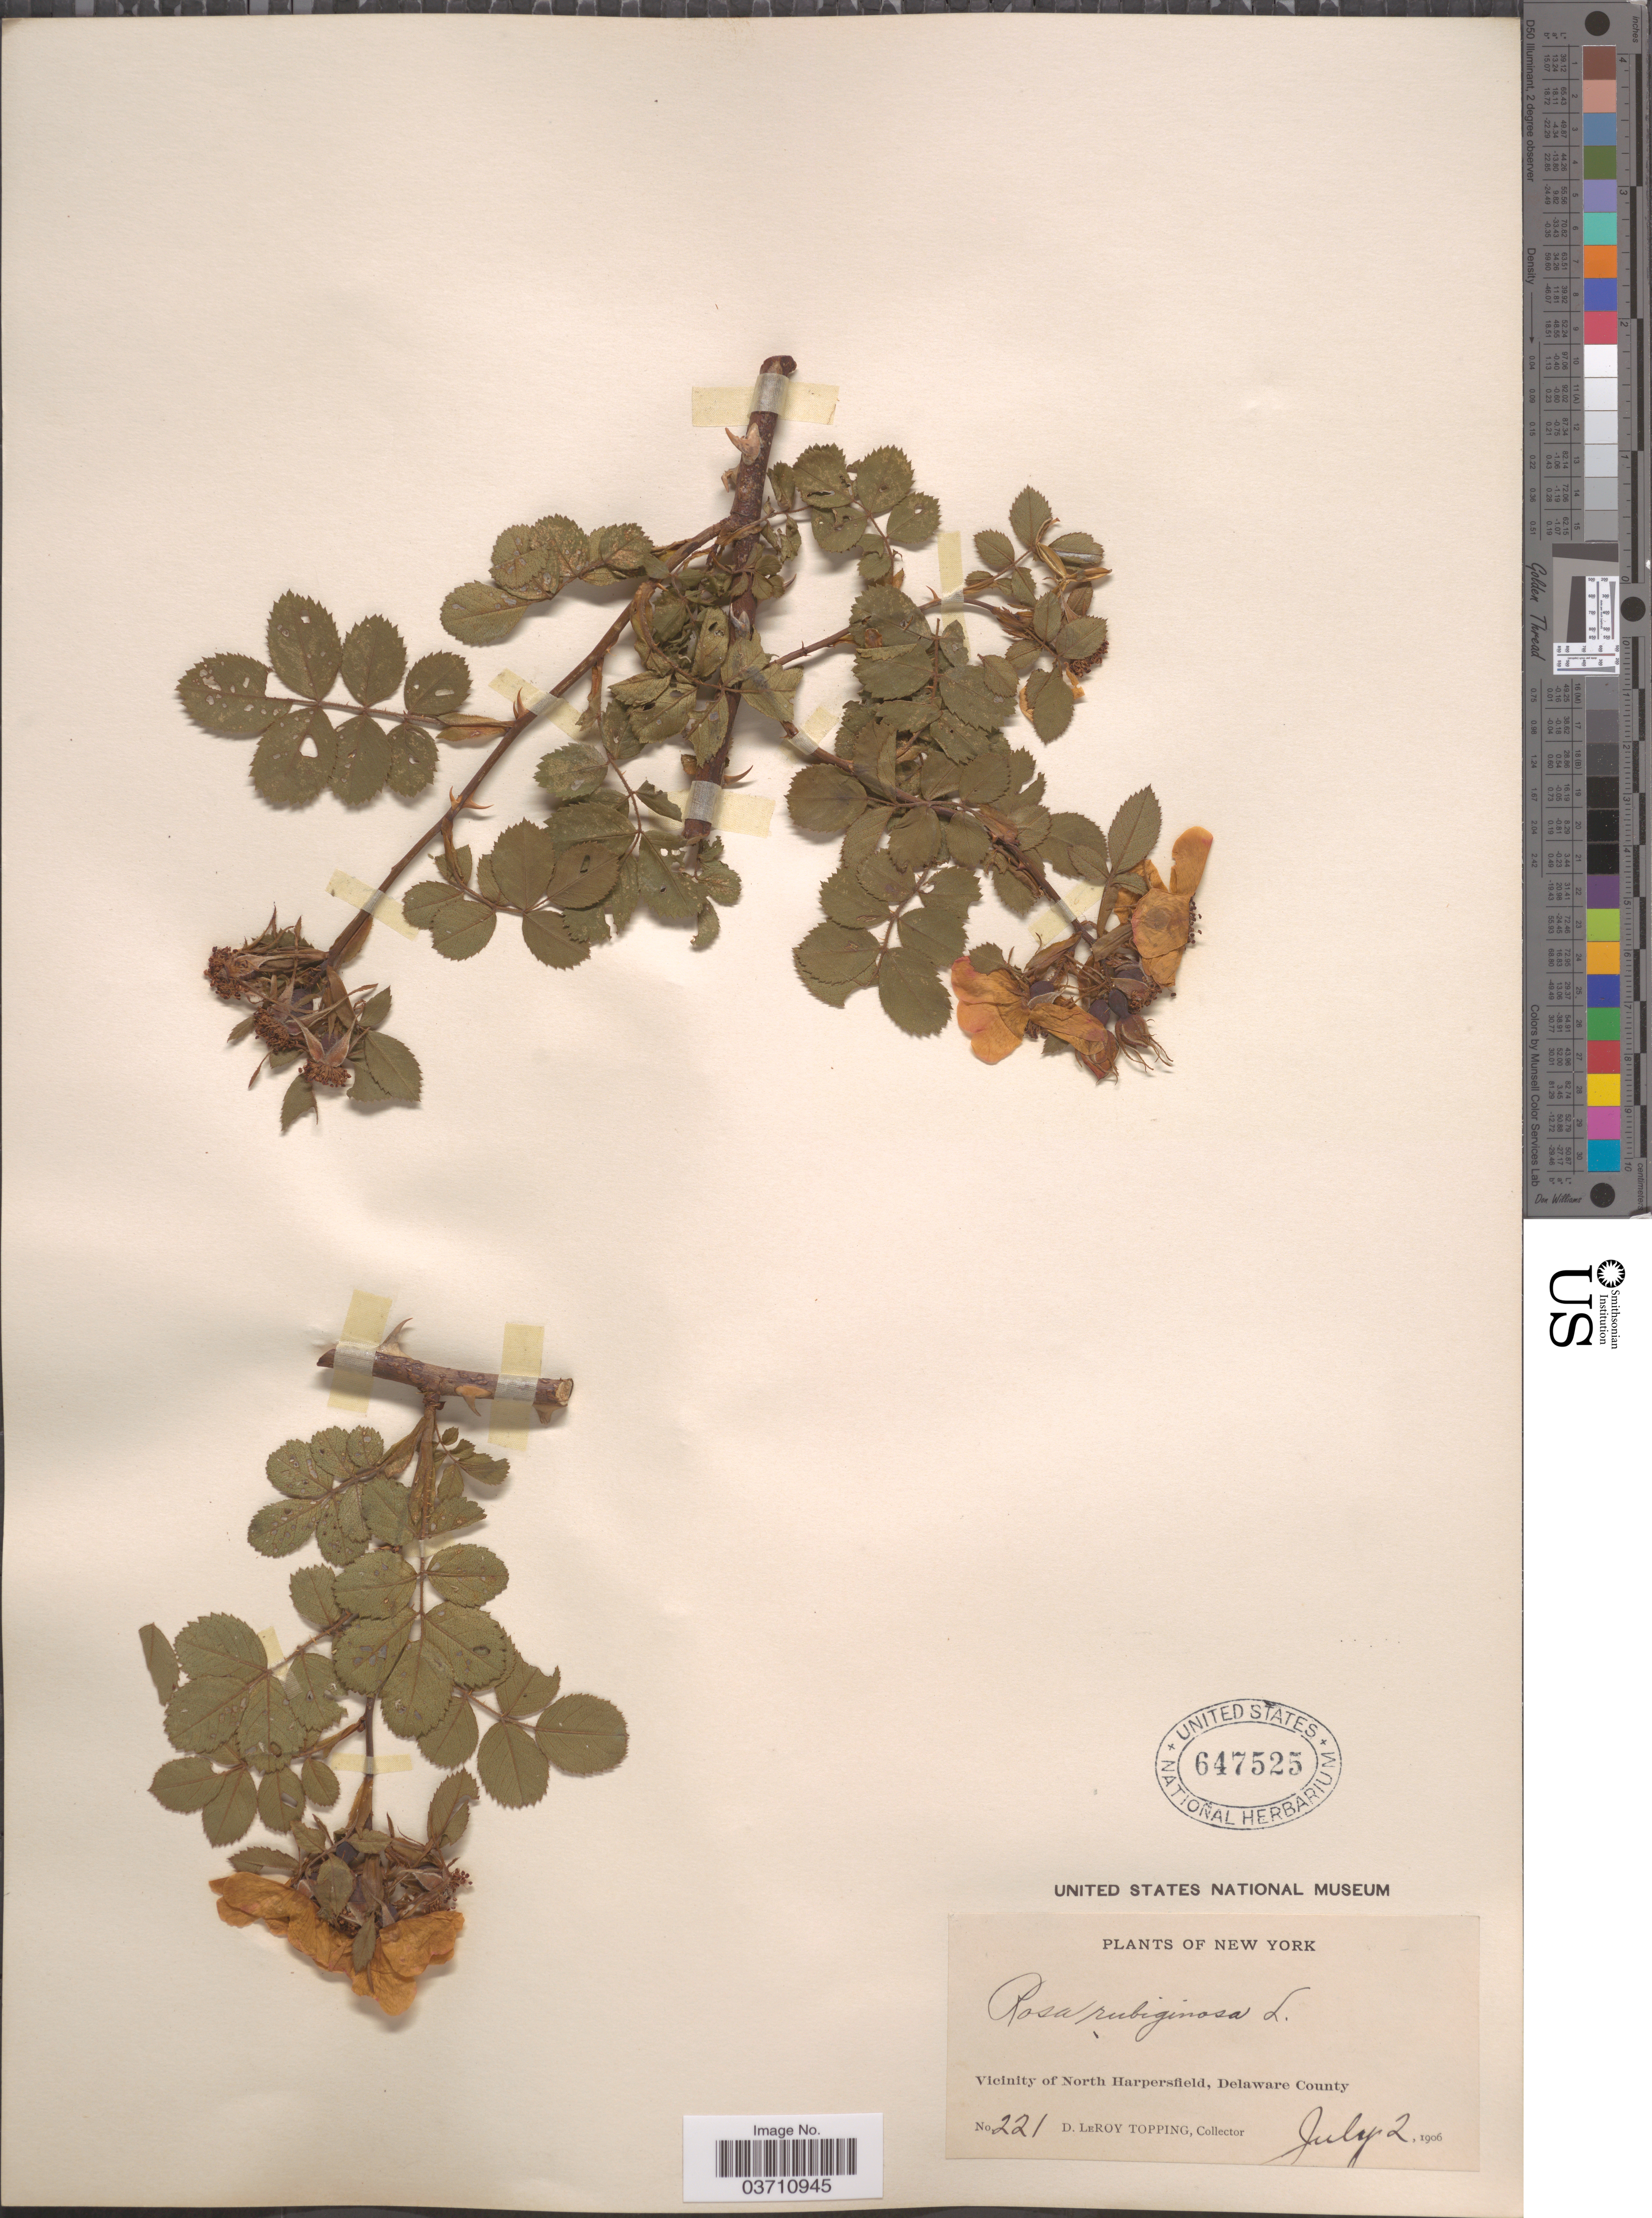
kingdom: Plantae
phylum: Tracheophyta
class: Magnoliopsida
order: Rosales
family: Rosaceae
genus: Rosa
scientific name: Rosa eglanteria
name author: L.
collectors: D. L. Topping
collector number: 221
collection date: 1906-07-02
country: United States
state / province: New York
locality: Vicinity of North Harpersfield, Delaware County.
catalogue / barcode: US 647525